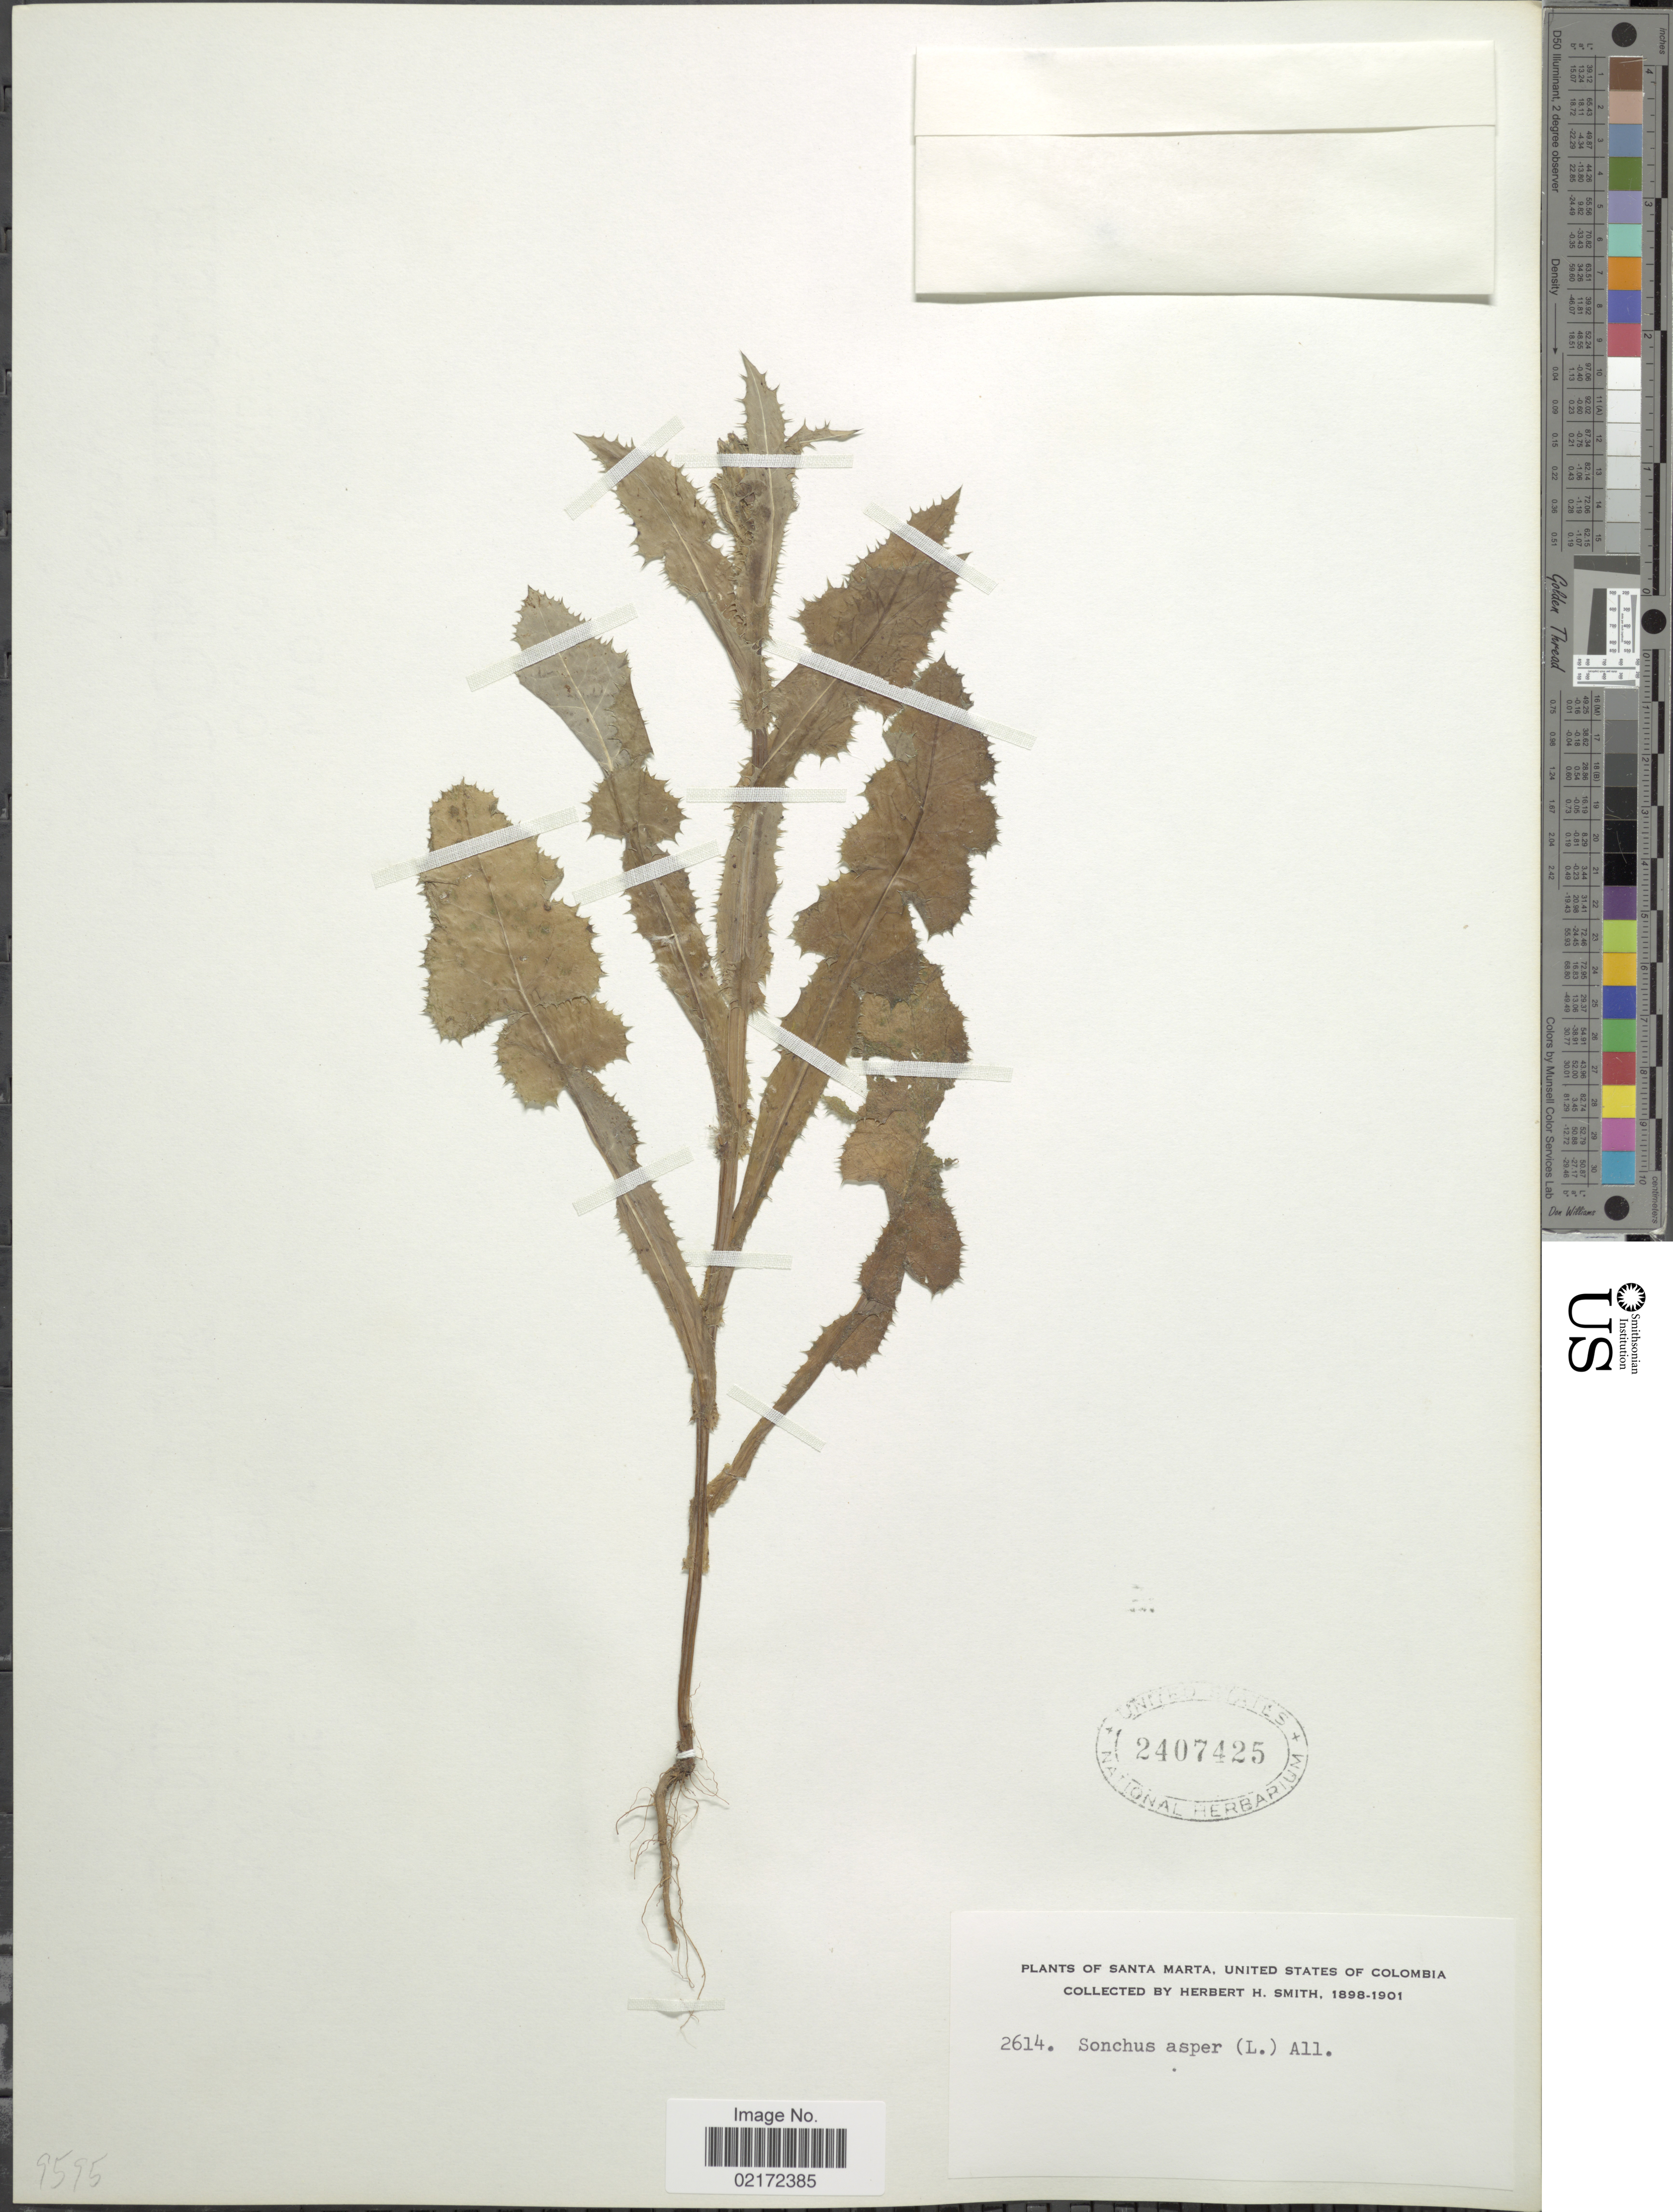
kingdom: Plantae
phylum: Tracheophyta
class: Magnoliopsida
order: Asterales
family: Asteraceae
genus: Sonchus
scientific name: Sonchus asper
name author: (L.) Hill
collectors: Herbert H. Smith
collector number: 2614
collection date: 1898/1901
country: Colombia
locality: Santa Marta, United States of Colombia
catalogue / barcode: US 2407425